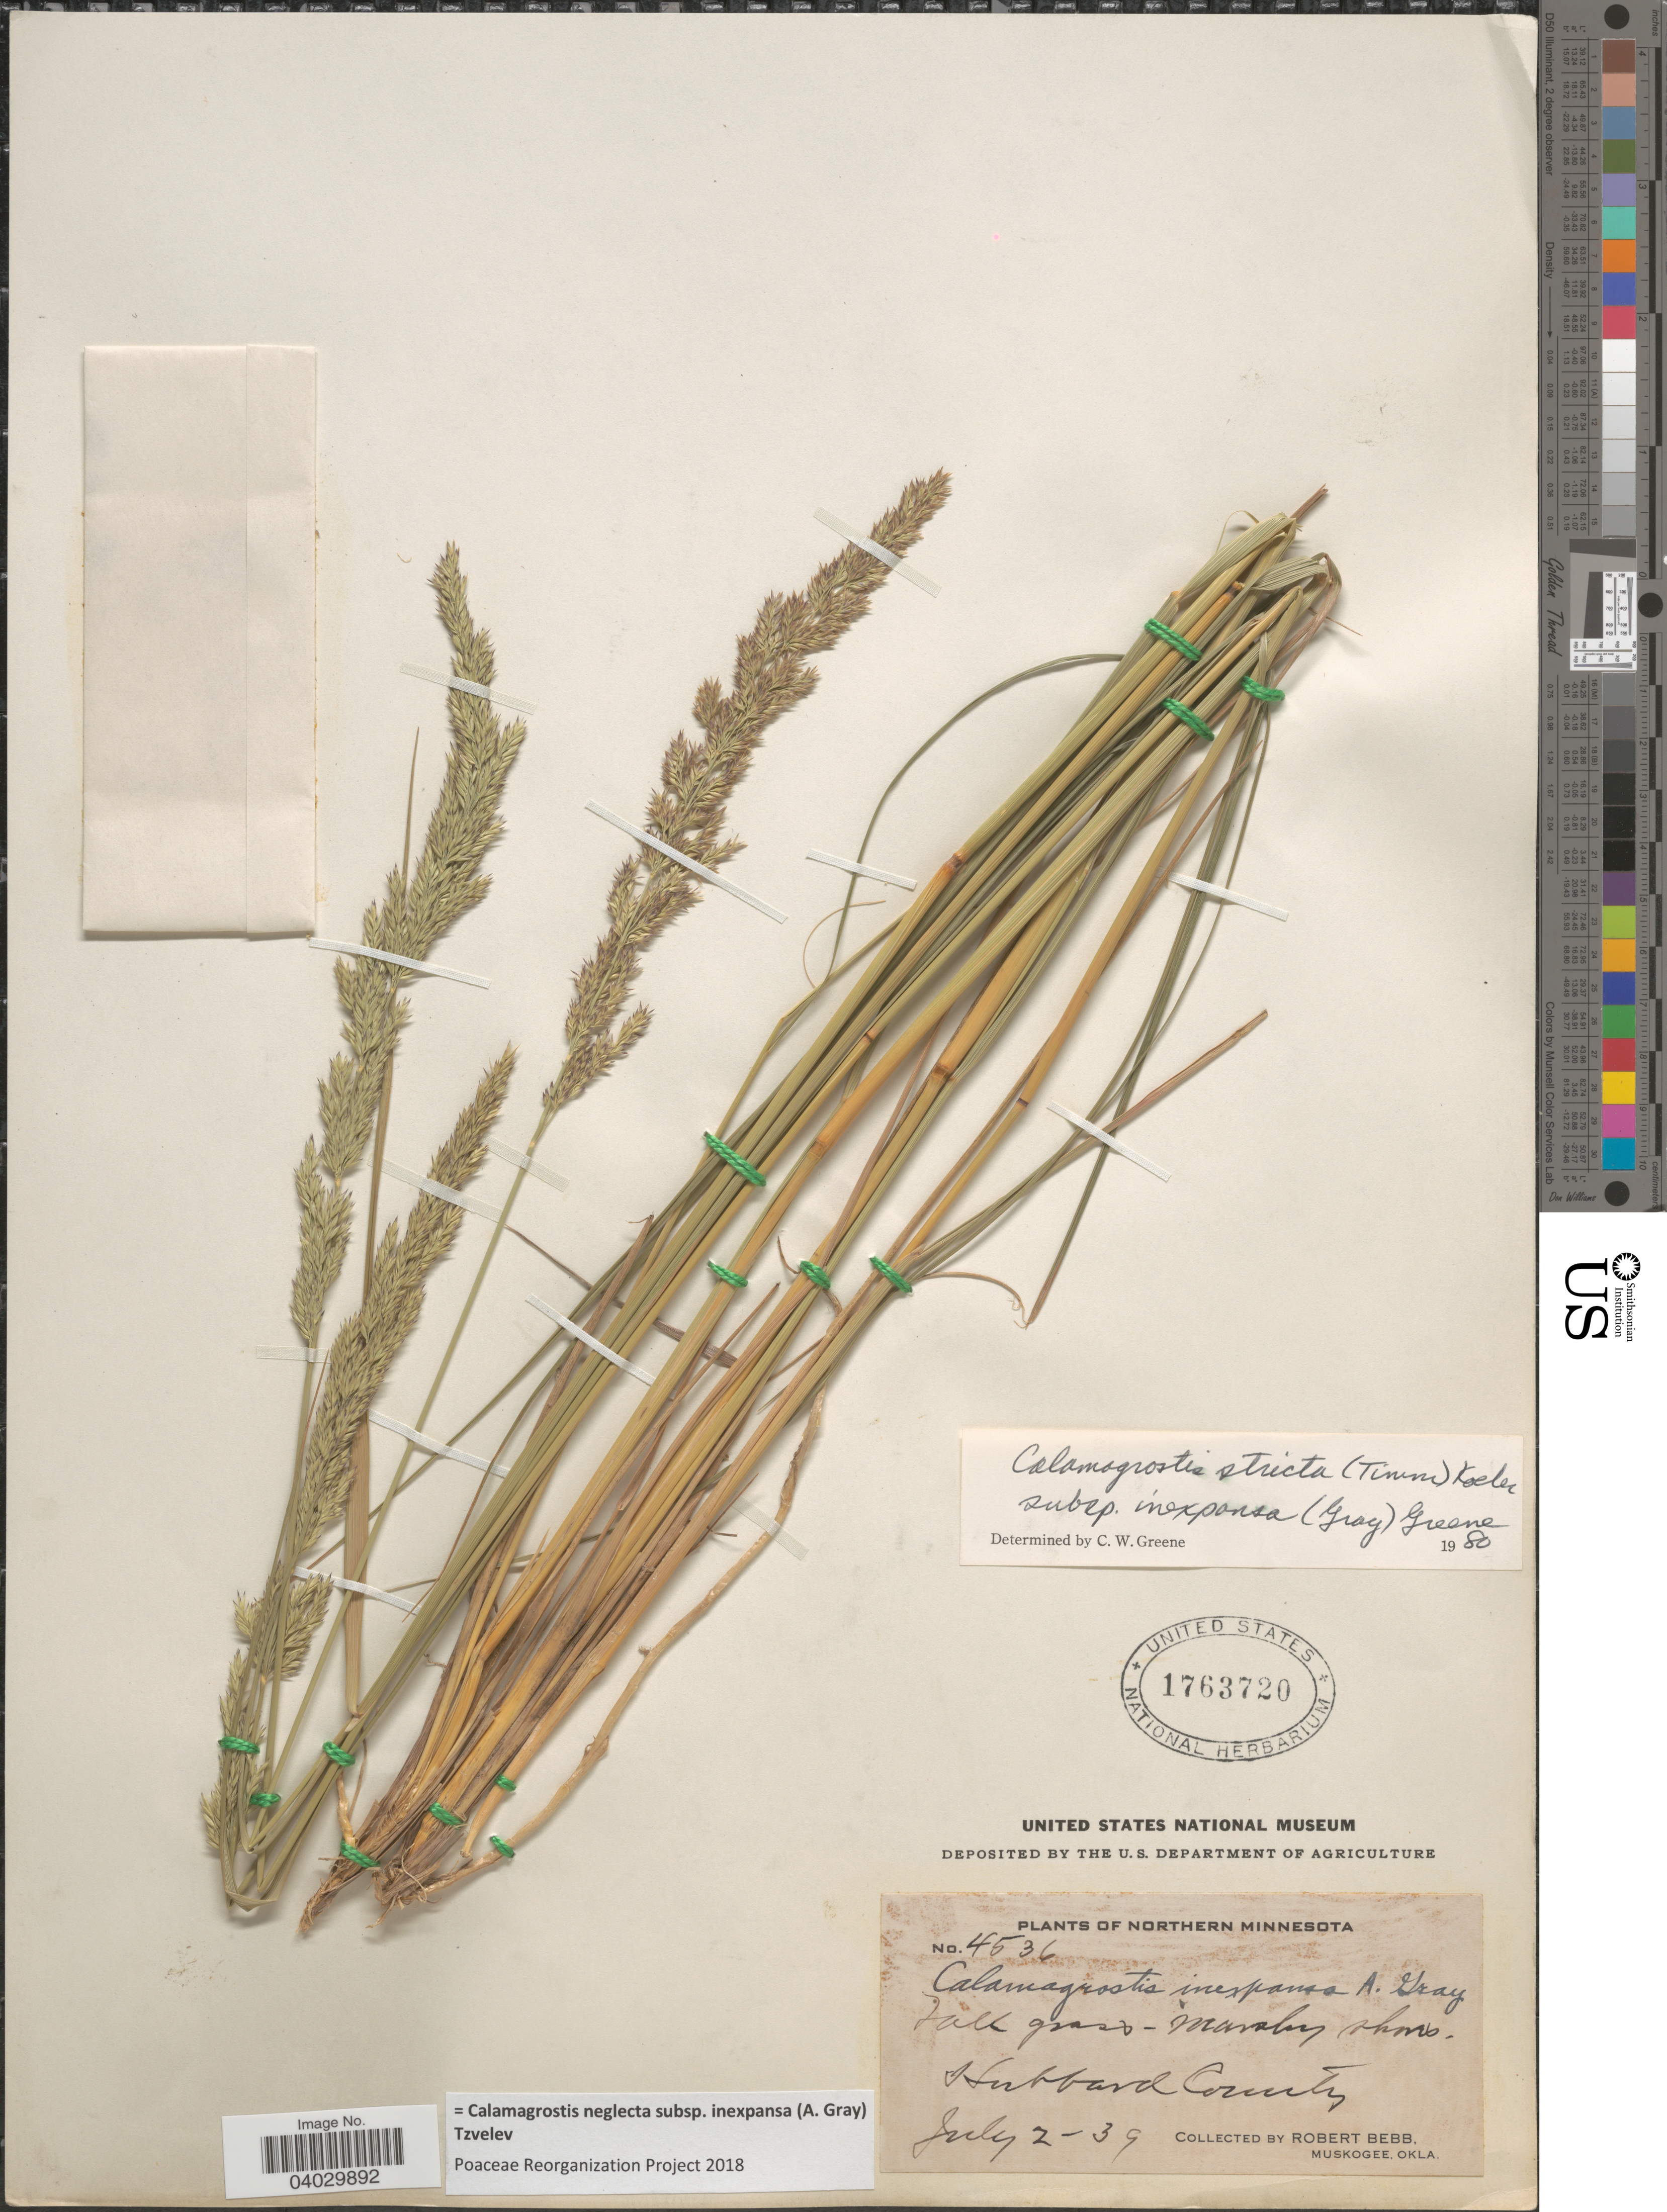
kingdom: Plantae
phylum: Tracheophyta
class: Liliopsida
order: Poales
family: Poaceae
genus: Calamagrostis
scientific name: Calamagrostis neglecta subsp. inexpansa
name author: (A. Gray) Tzvelev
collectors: R. Bebb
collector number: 4536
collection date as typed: Transcribed d/m/y: 2/7/39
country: United States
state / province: Minnesota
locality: Northern Minnesota. Hubbard County.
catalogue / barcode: US 1763720